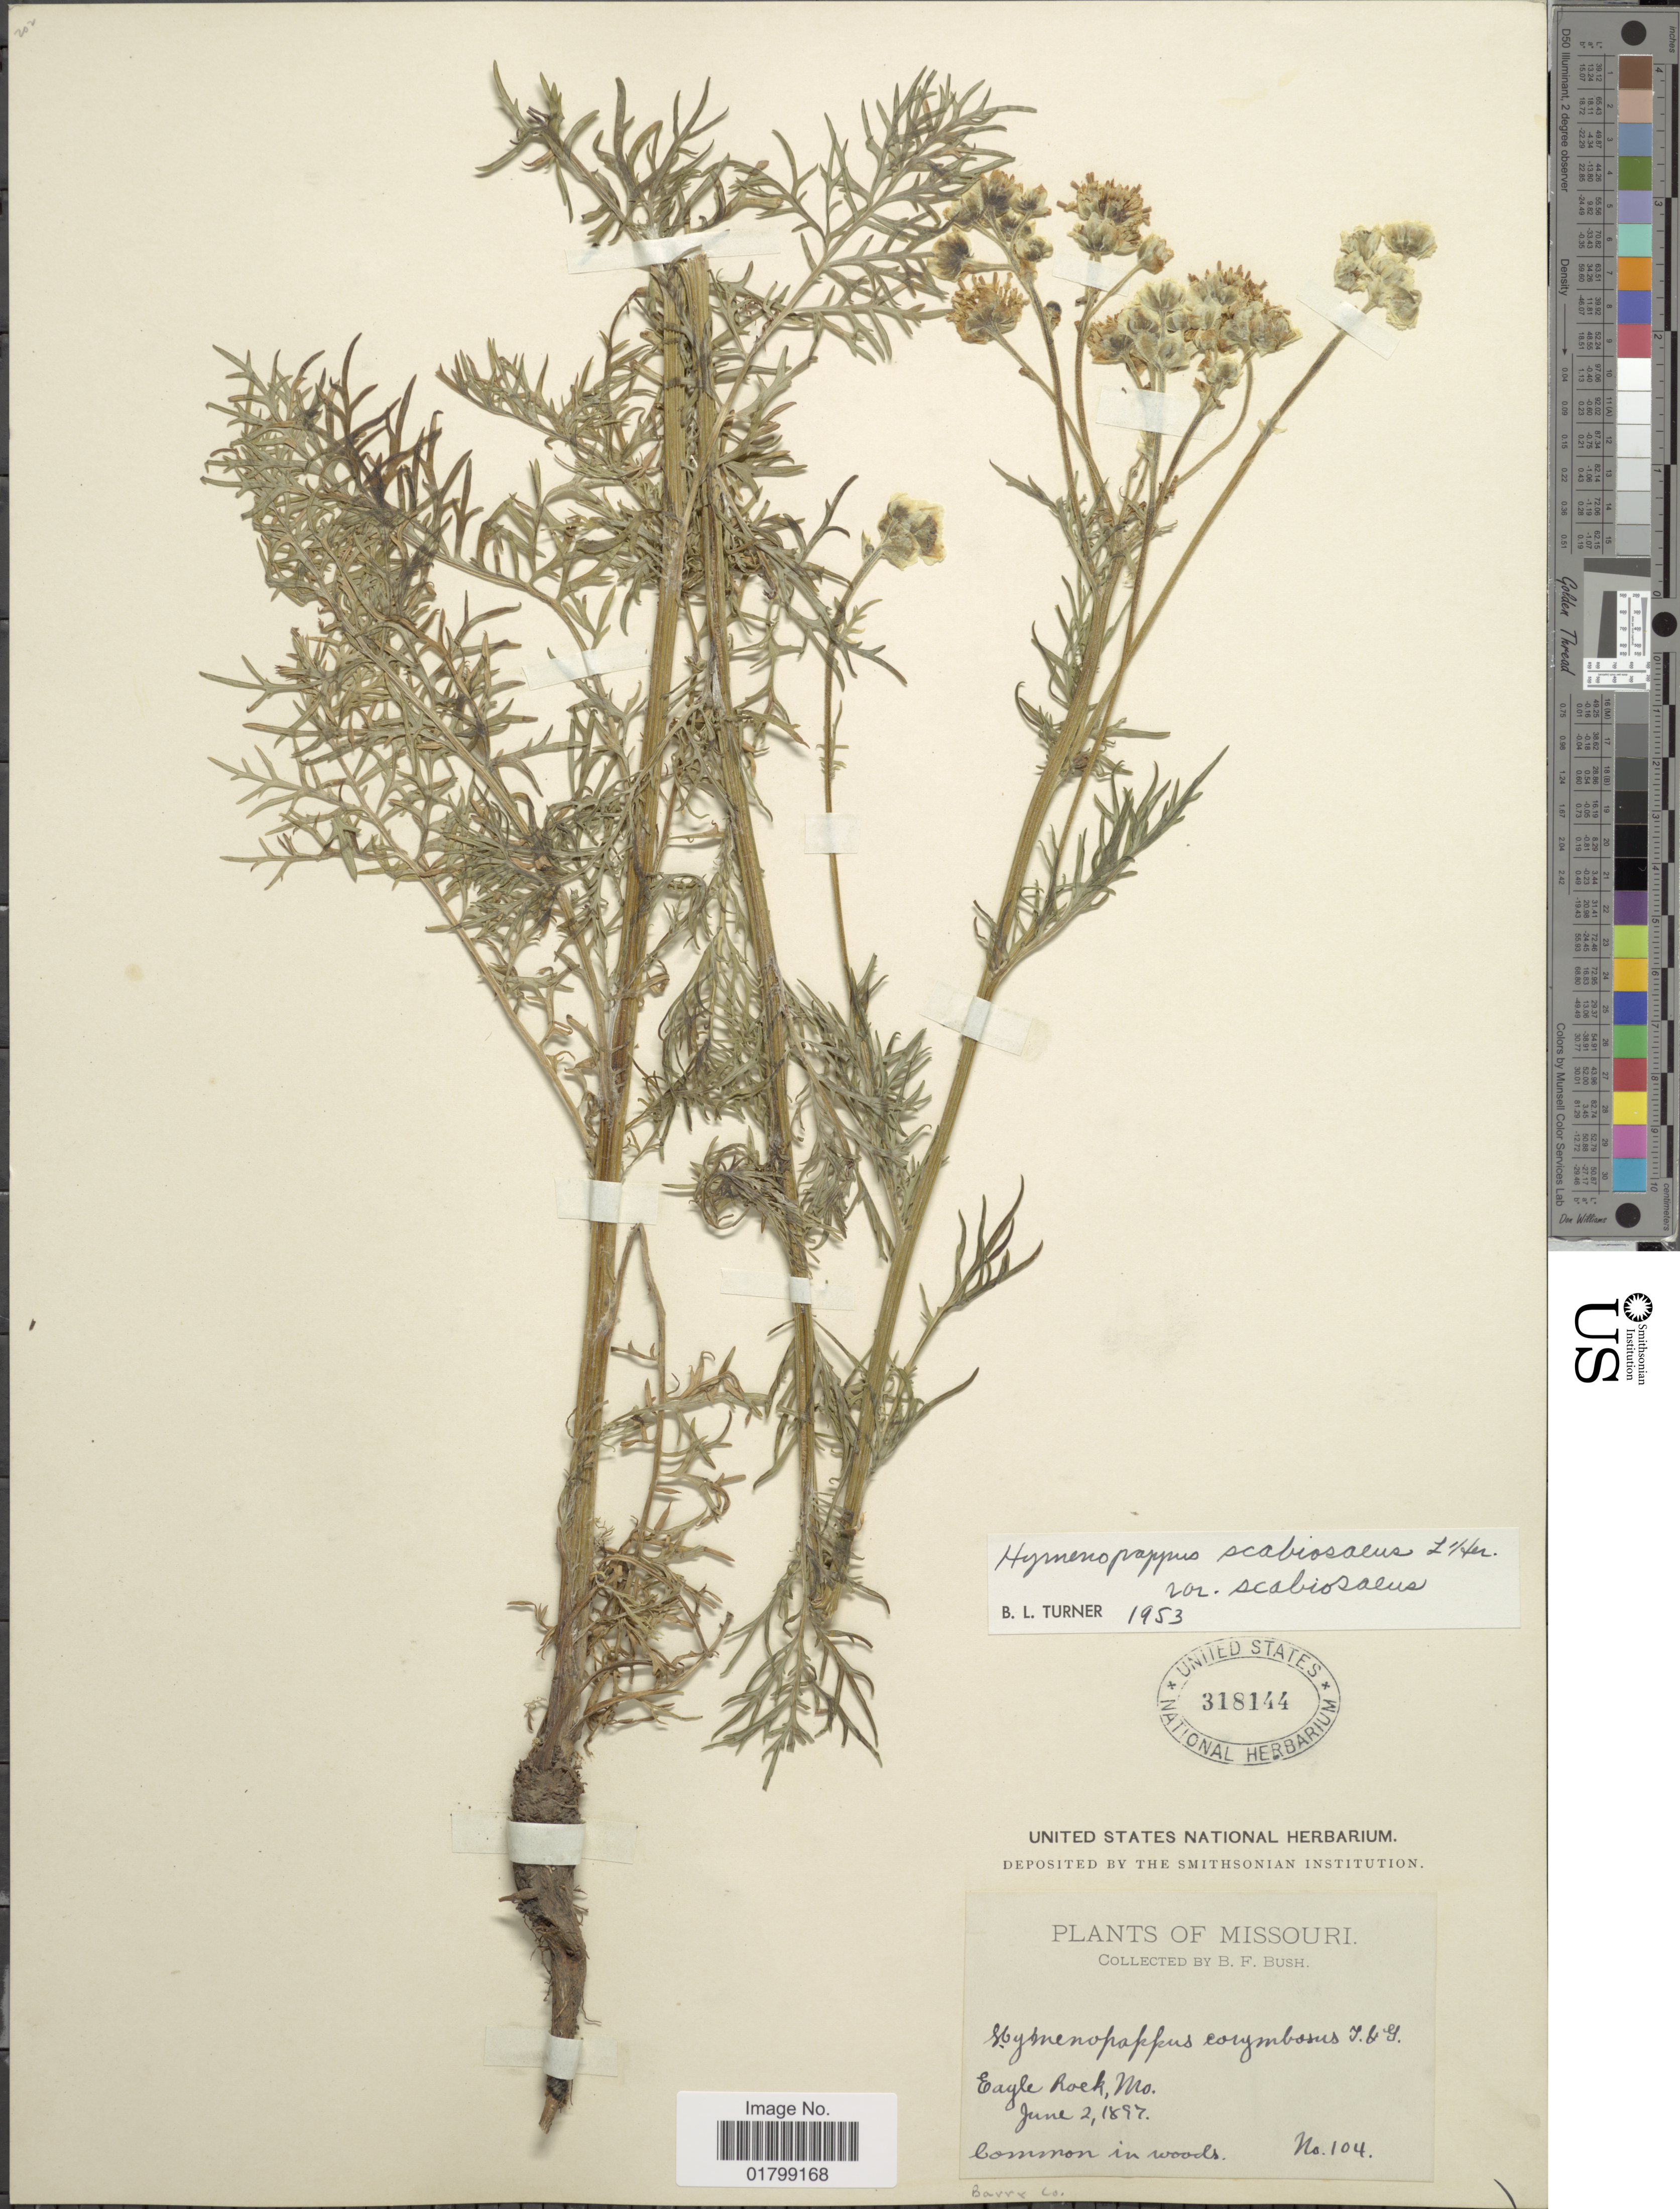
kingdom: Plantae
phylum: Tracheophyta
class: Magnoliopsida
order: Asterales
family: Asteraceae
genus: Hymenopappus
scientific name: Hymenopappus scabiosaeus var. scabiosaeus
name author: L'Hér.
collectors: B. F. Bush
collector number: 104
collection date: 1897-06-02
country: United States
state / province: Missouri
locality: Eagle Rock Mo., Barry Co.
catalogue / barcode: US 318144